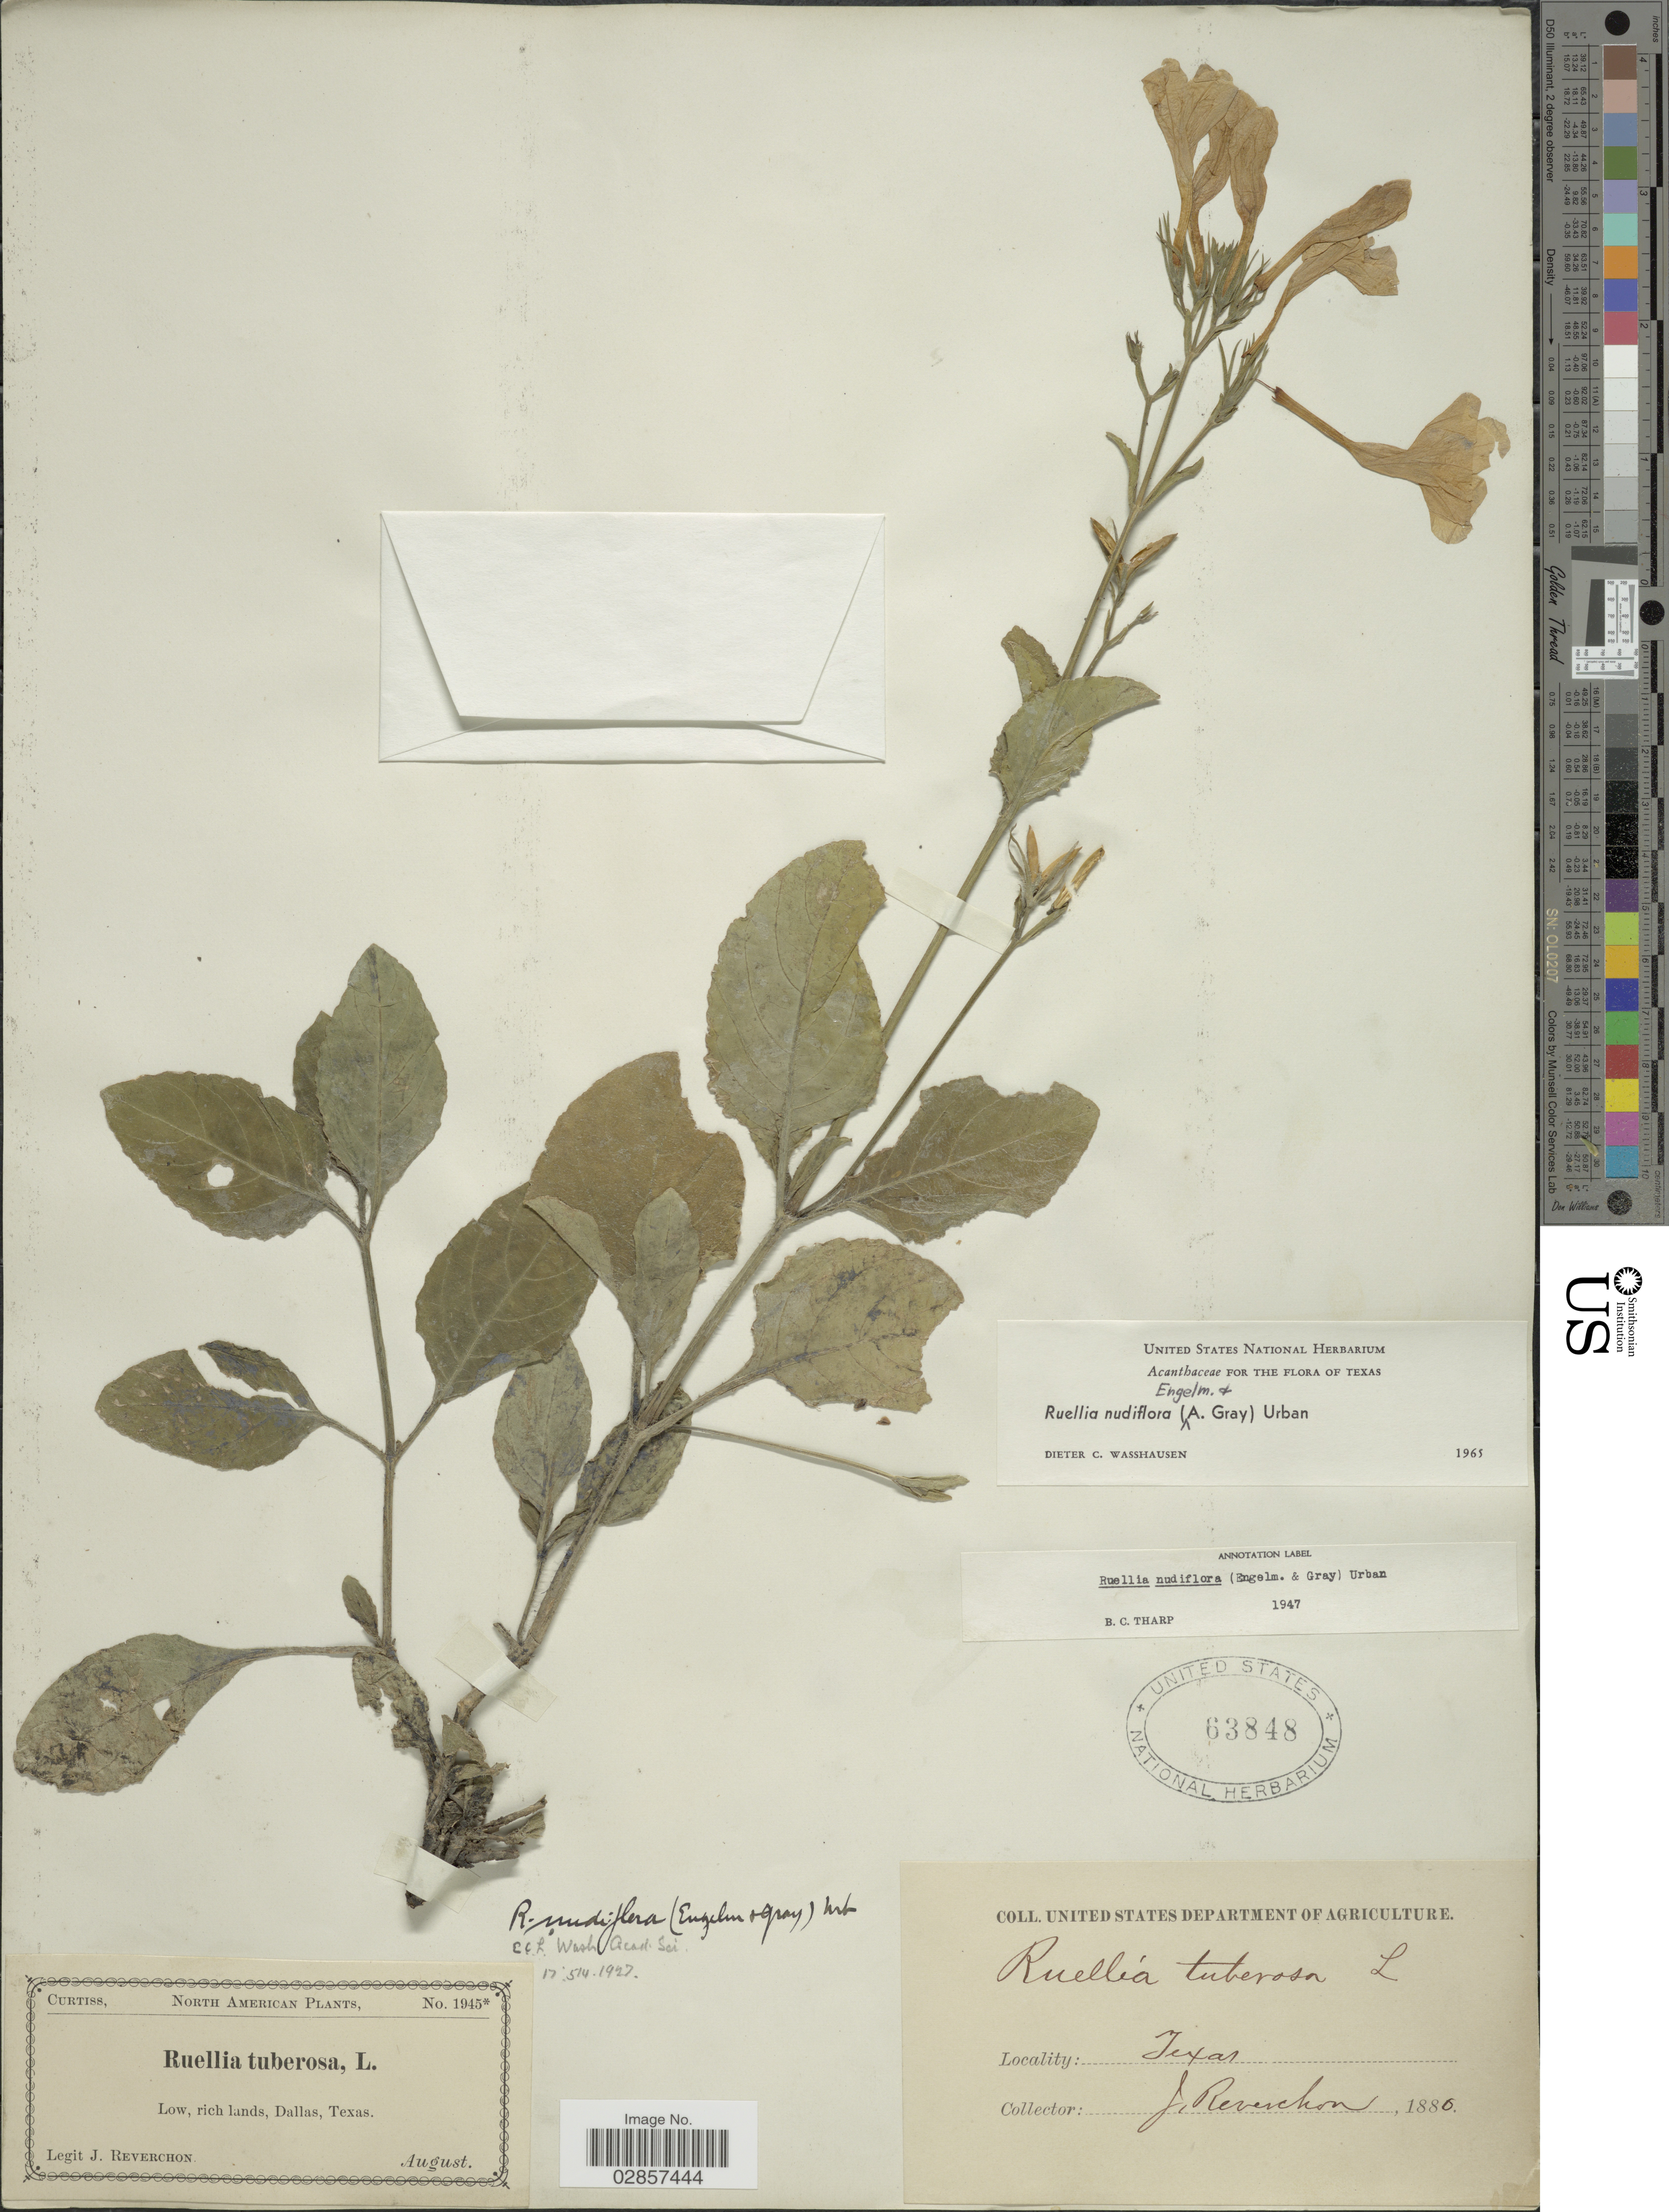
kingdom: Plantae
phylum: Tracheophyta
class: Magnoliopsida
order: Lamiales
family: Acanthaceae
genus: Ruellia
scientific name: Ruellia nudiflora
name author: (Engelm. & A. Gray) Urb.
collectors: J. Reverchon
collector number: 1945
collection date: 1886-08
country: United States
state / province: Texas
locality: Low, rich lands, Dallas, Texas.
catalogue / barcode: US 63848